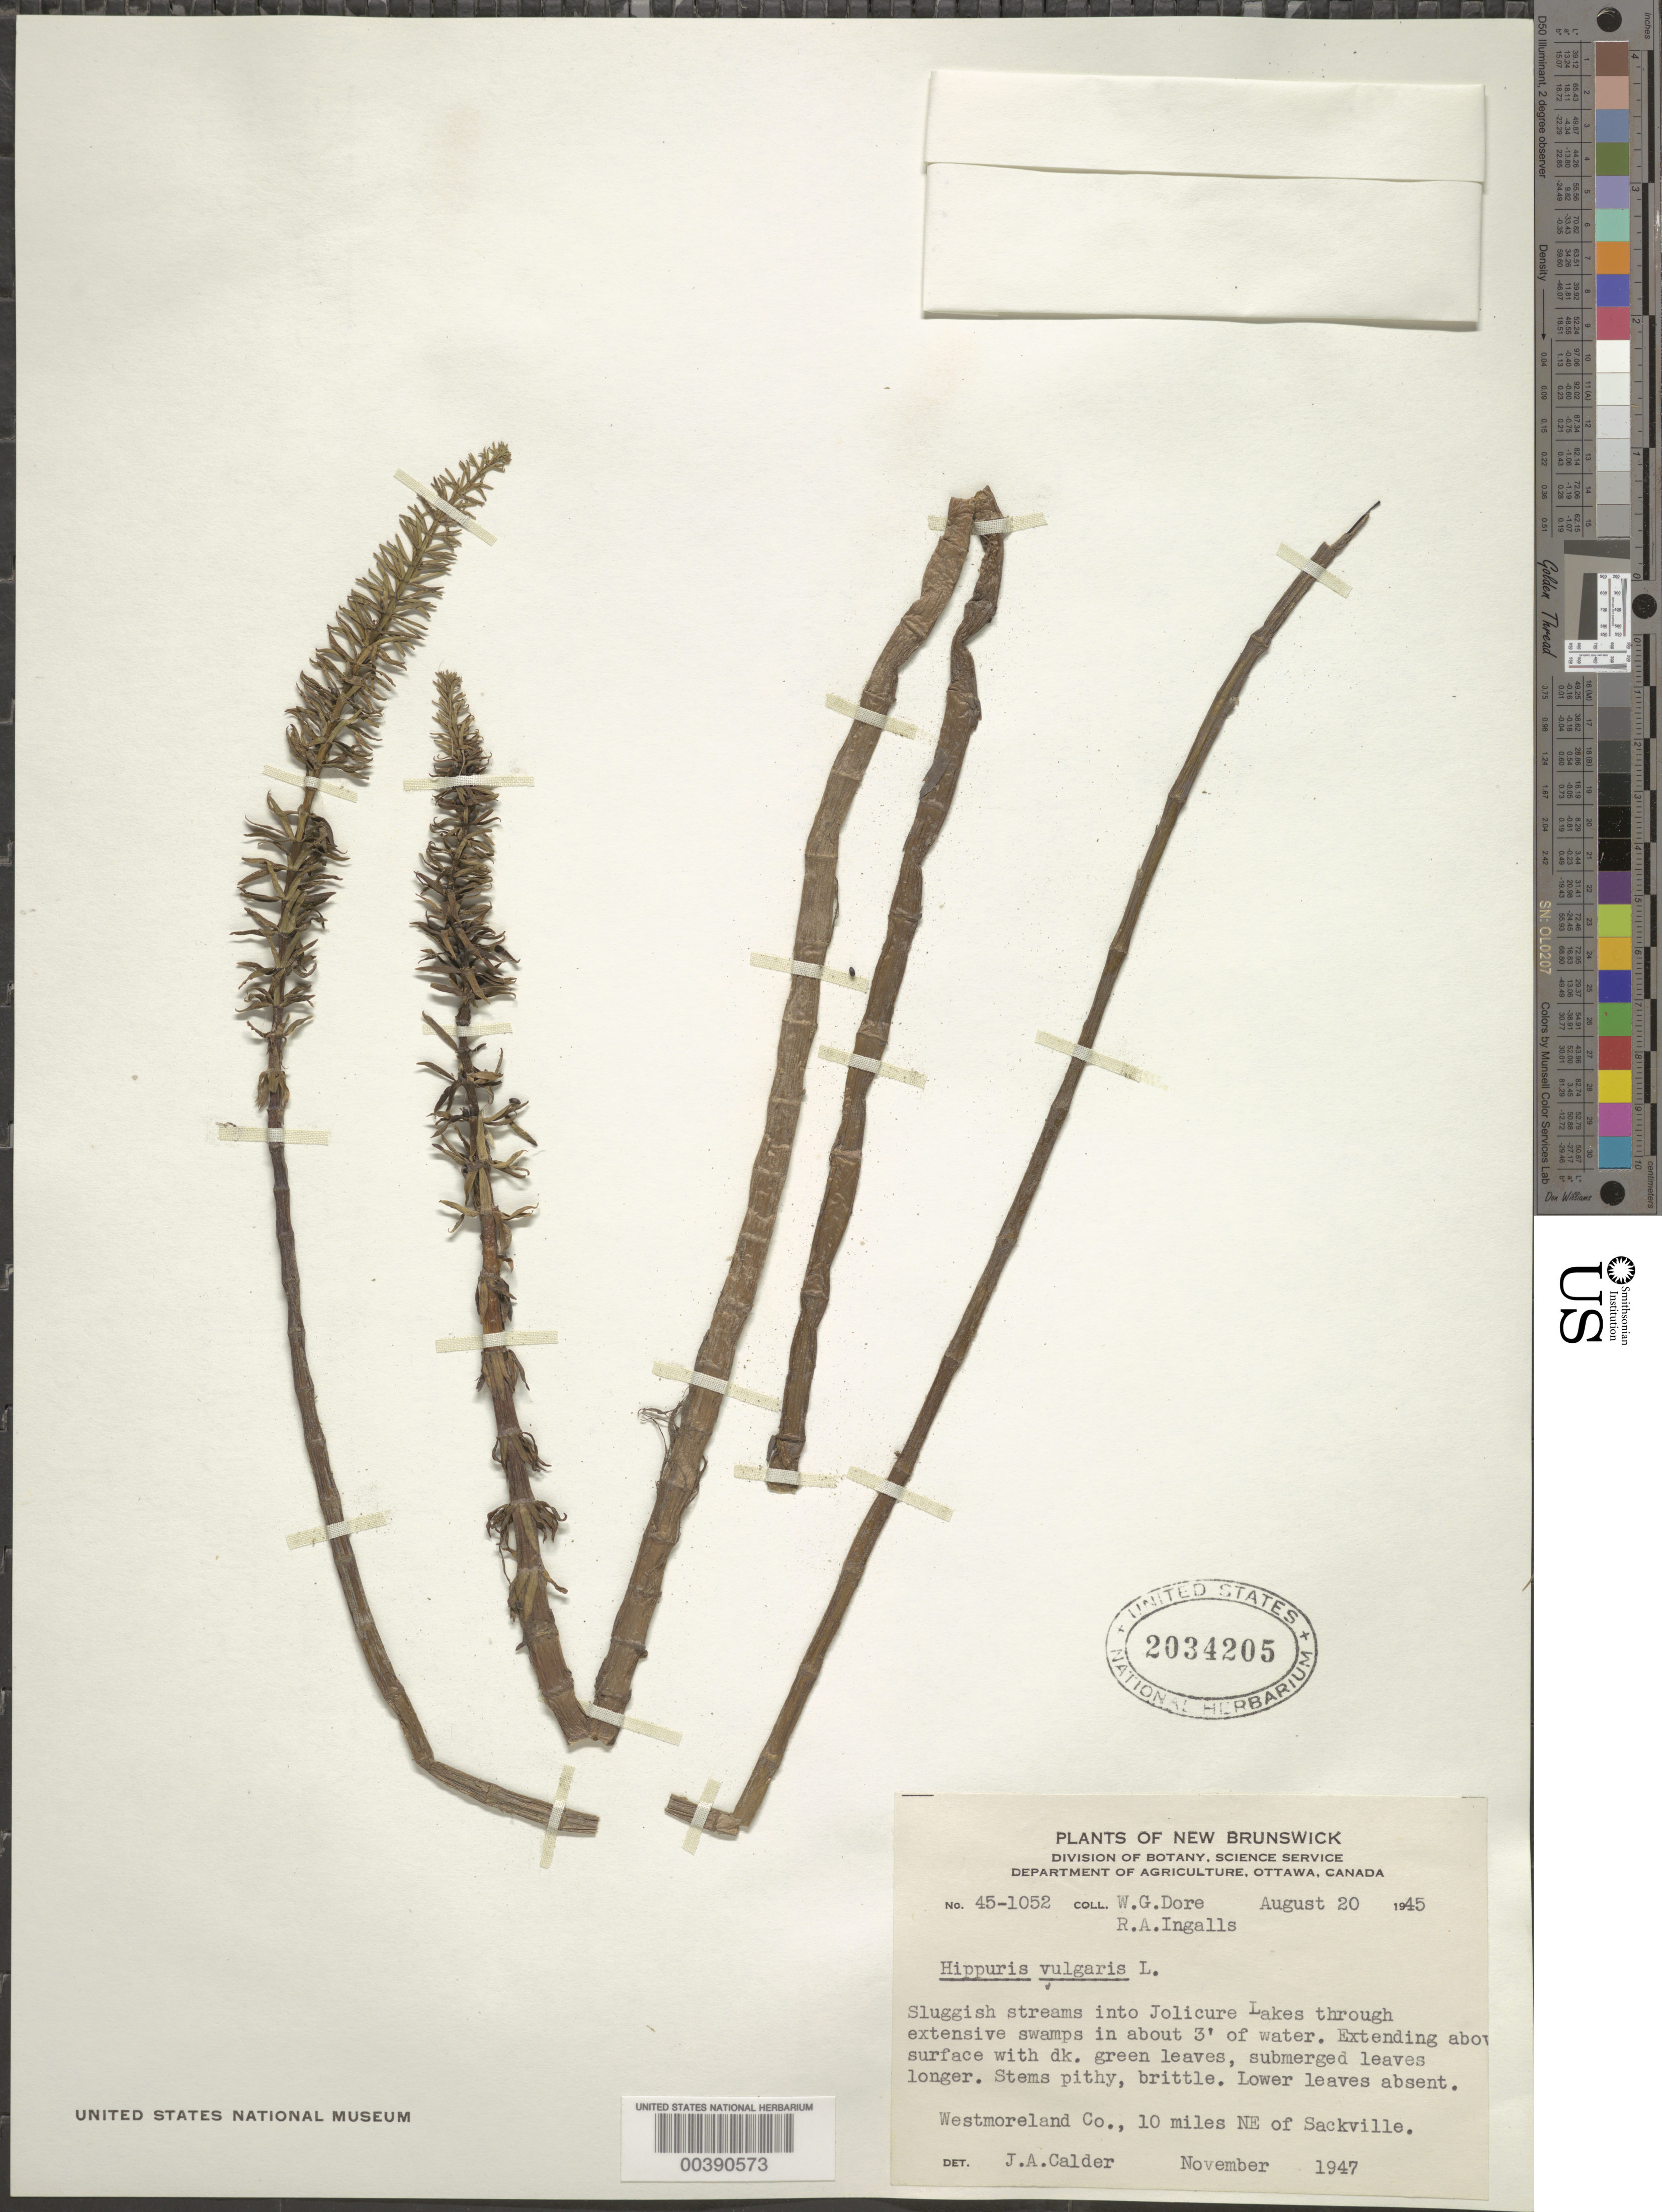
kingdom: Plantae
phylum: Tracheophyta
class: Magnoliopsida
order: Lamiales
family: Plantaginaceae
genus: Hippuris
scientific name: Hippuris vulgaris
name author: L.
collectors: W. Dore & R. Ingalls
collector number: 45-1052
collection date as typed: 20 Aug 1945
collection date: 1945-08-20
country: Canada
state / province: New Brunswick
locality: Westmoreland co., ne of sackville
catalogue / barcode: US 2034205